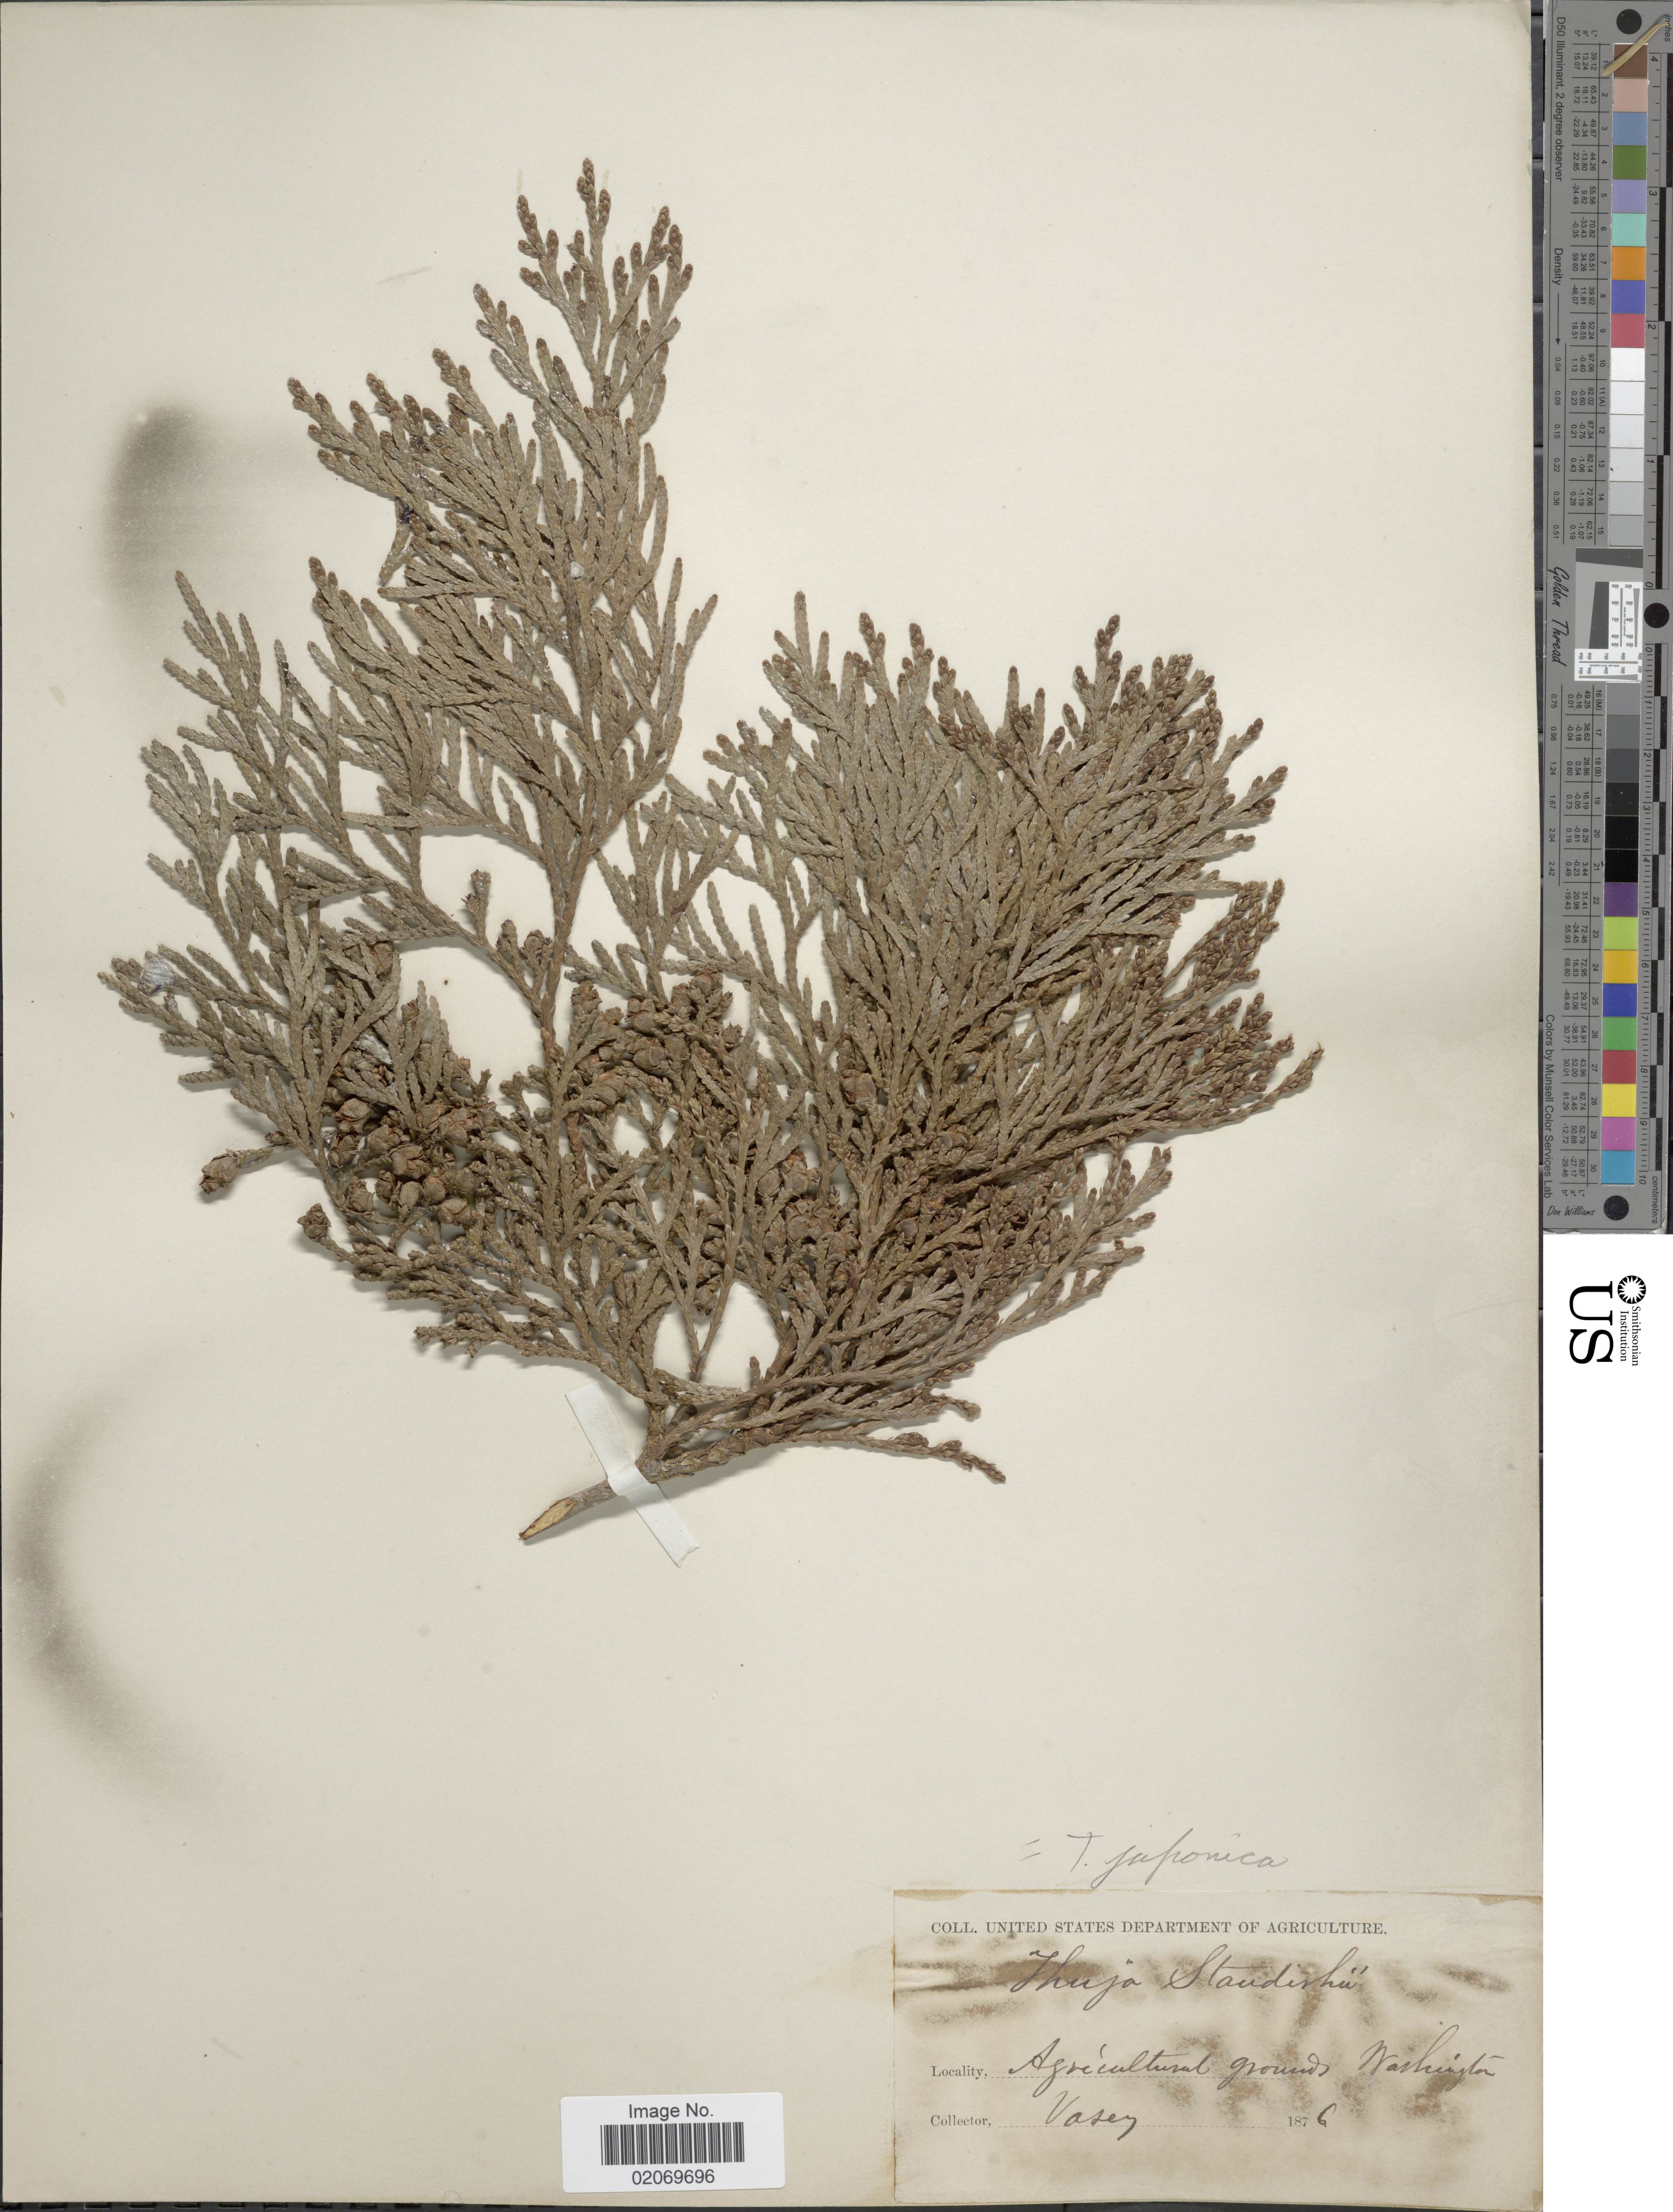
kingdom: Plantae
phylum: Tracheophyta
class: Pinopsida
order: Pinales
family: Cupressaceae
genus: Thuja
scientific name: Thuja japonica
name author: Maxim.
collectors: Vasey, --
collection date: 1876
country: United States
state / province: District of Columbia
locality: Agricultural grounds Washington